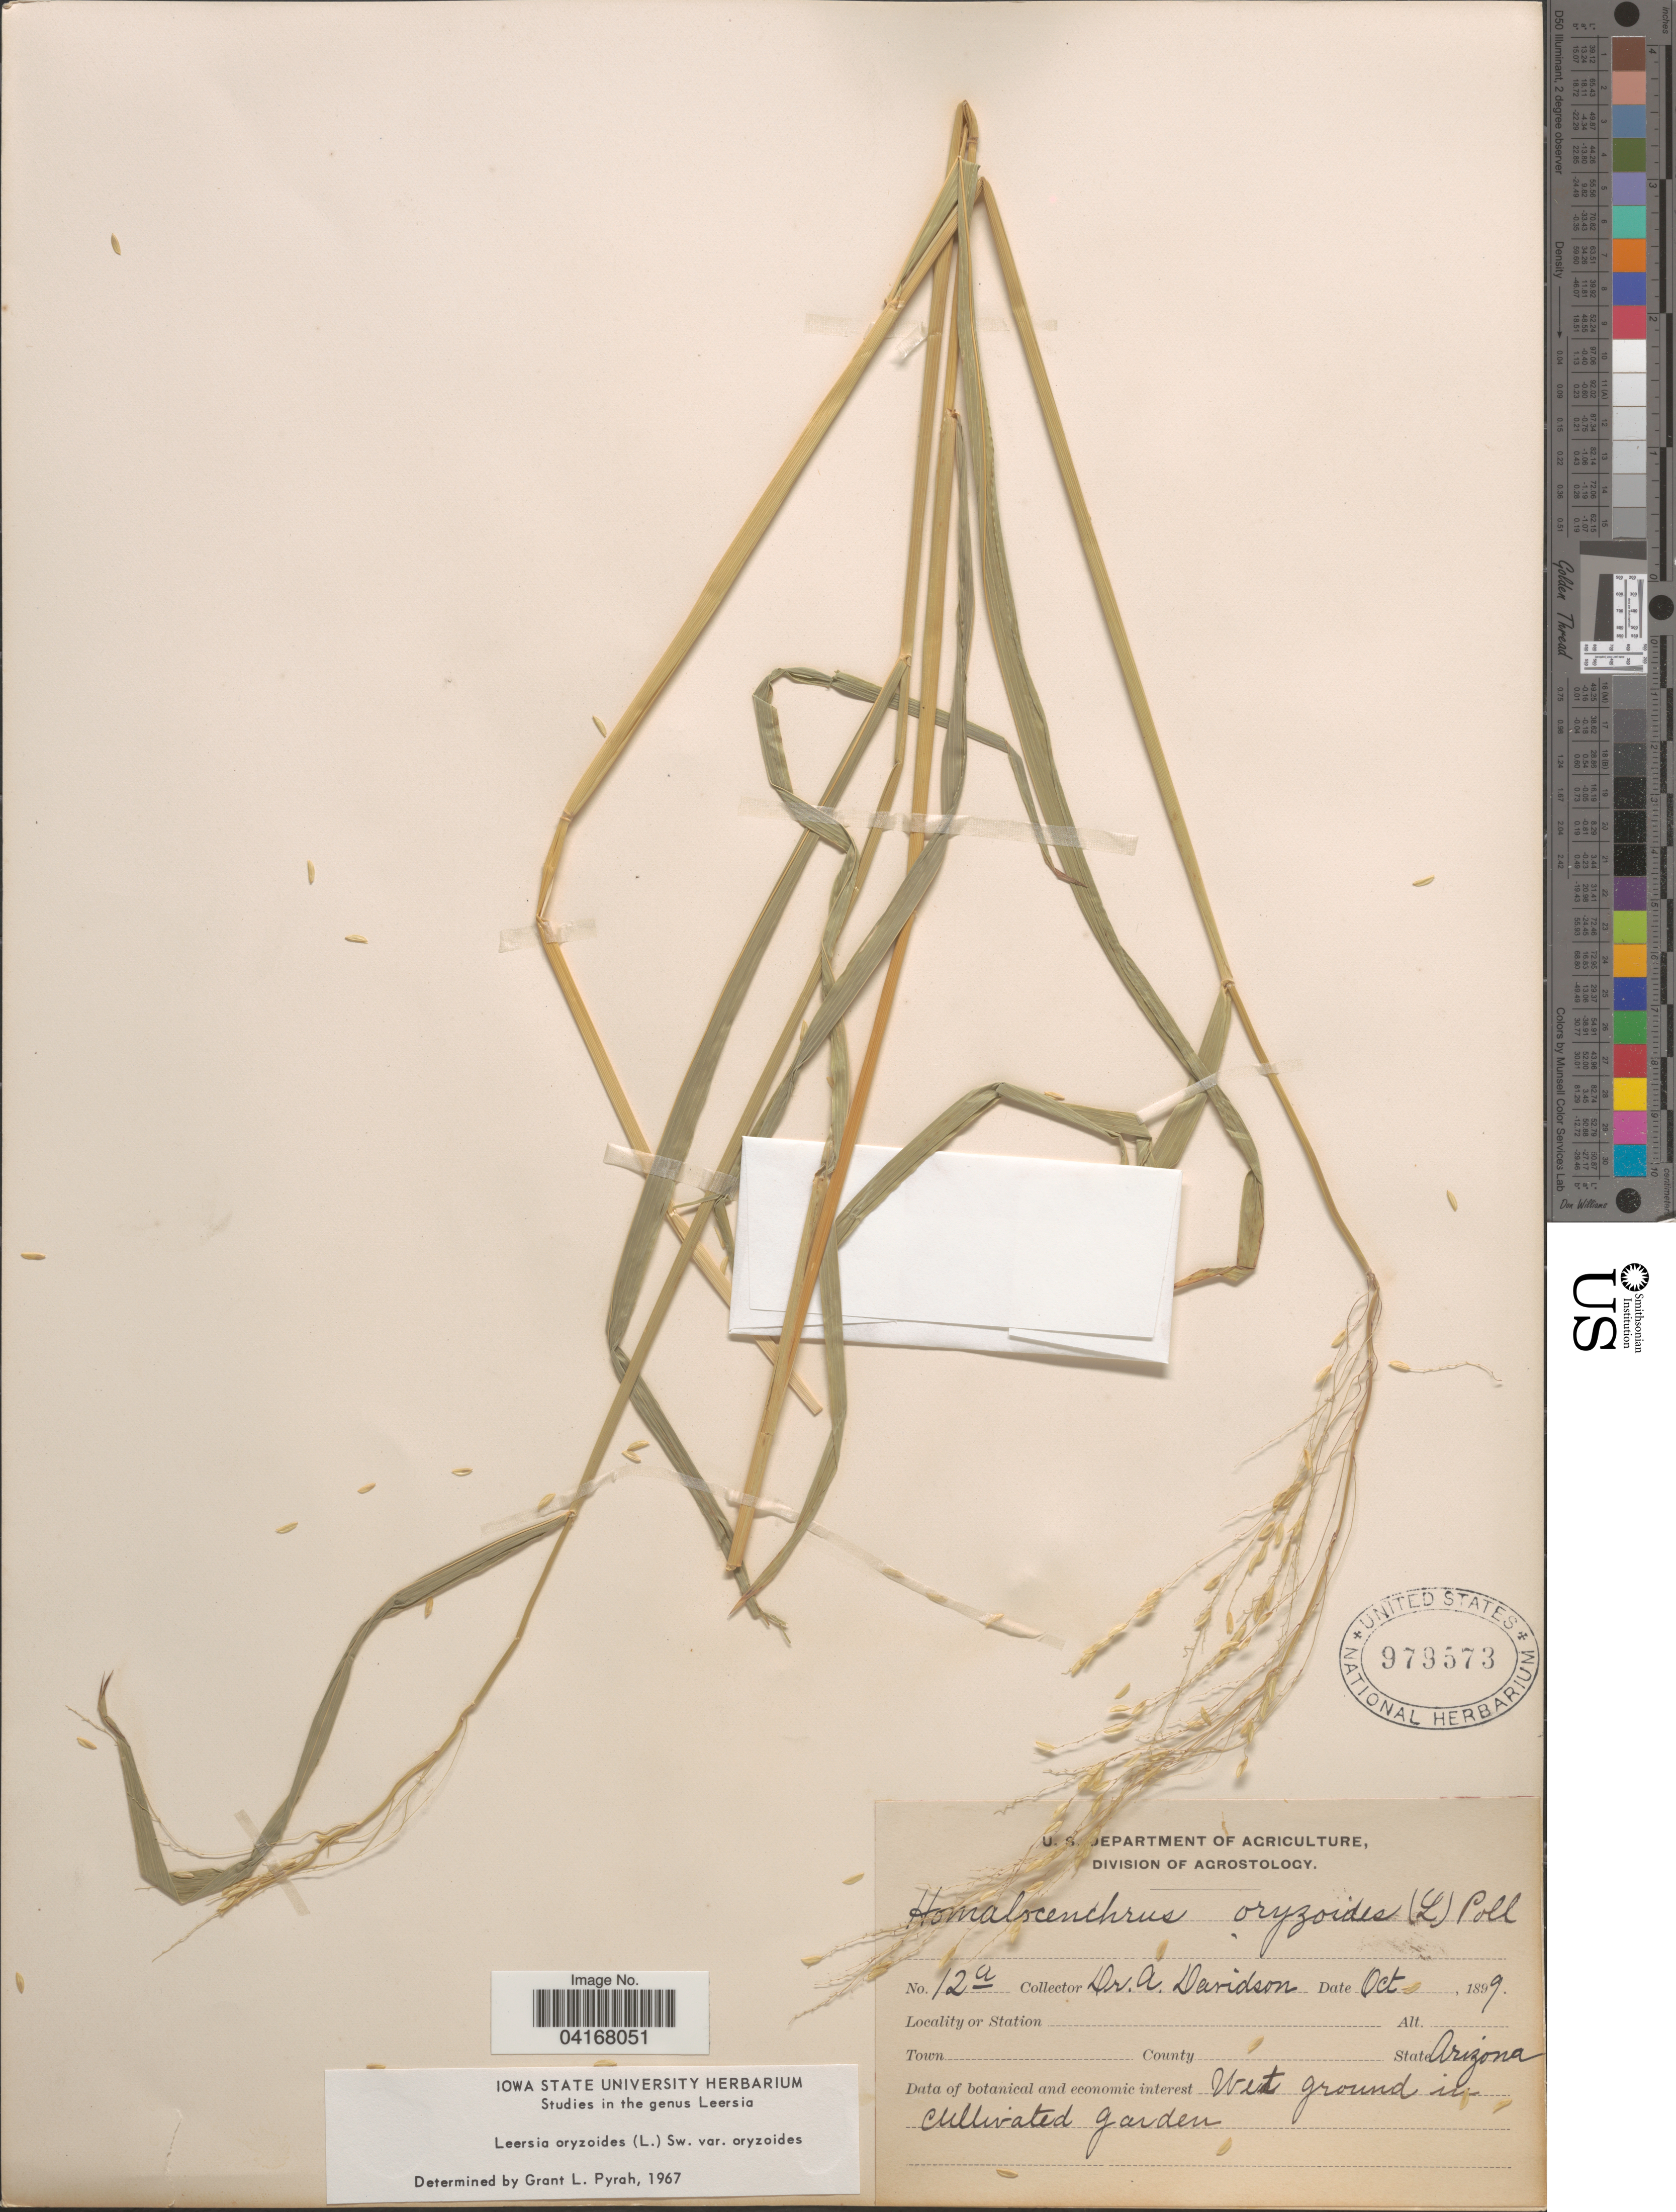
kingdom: Plantae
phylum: Tracheophyta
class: Liliopsida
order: Poales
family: Poaceae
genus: Leersia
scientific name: Leersia oryzoides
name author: (L.) Sw.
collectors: A. Davidson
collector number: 12a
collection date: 1899-10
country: United States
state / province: Arizona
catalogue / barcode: US 979573